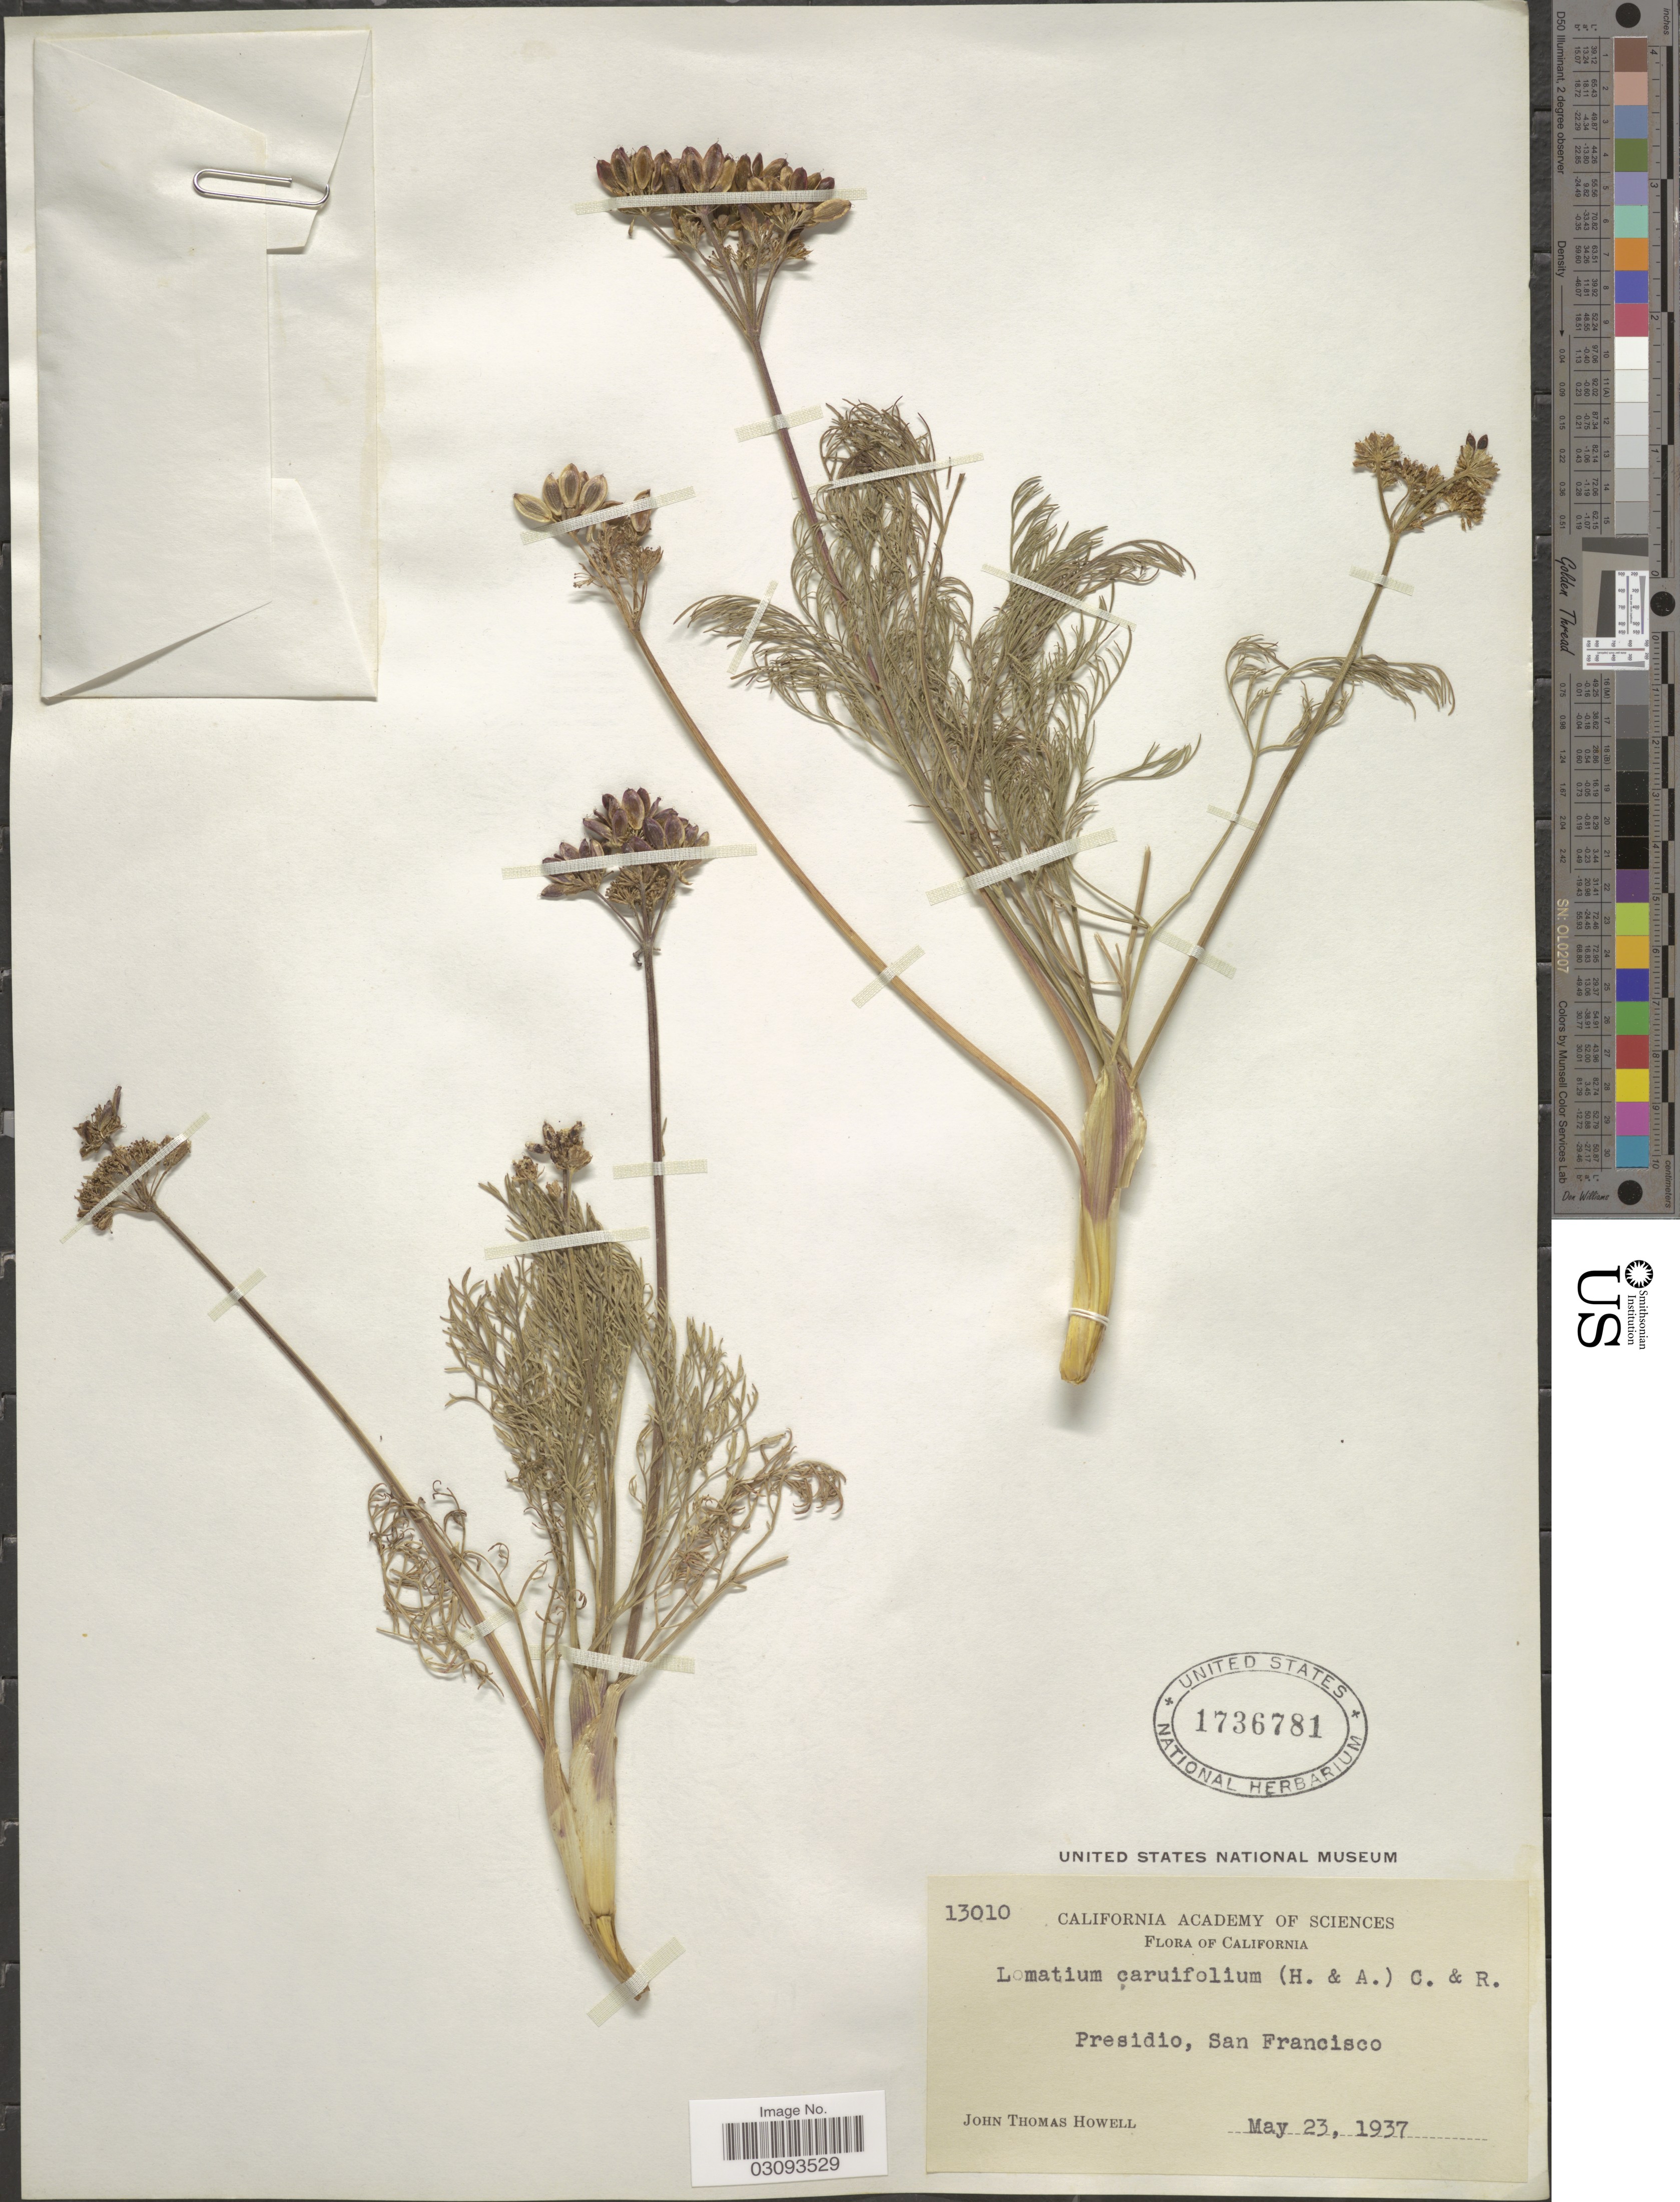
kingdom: Plantae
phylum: Tracheophyta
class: Magnoliopsida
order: Apiales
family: Apiaceae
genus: Lomatium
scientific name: Lomatium caruifolium var. caruifolium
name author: (Hook. & Arn.) J.M. Coult. & Rose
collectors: J. T. Howell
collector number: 13010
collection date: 1937-05-23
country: United States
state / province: California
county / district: San Francisco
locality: Presidio, San Francisco.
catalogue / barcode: US 1736781